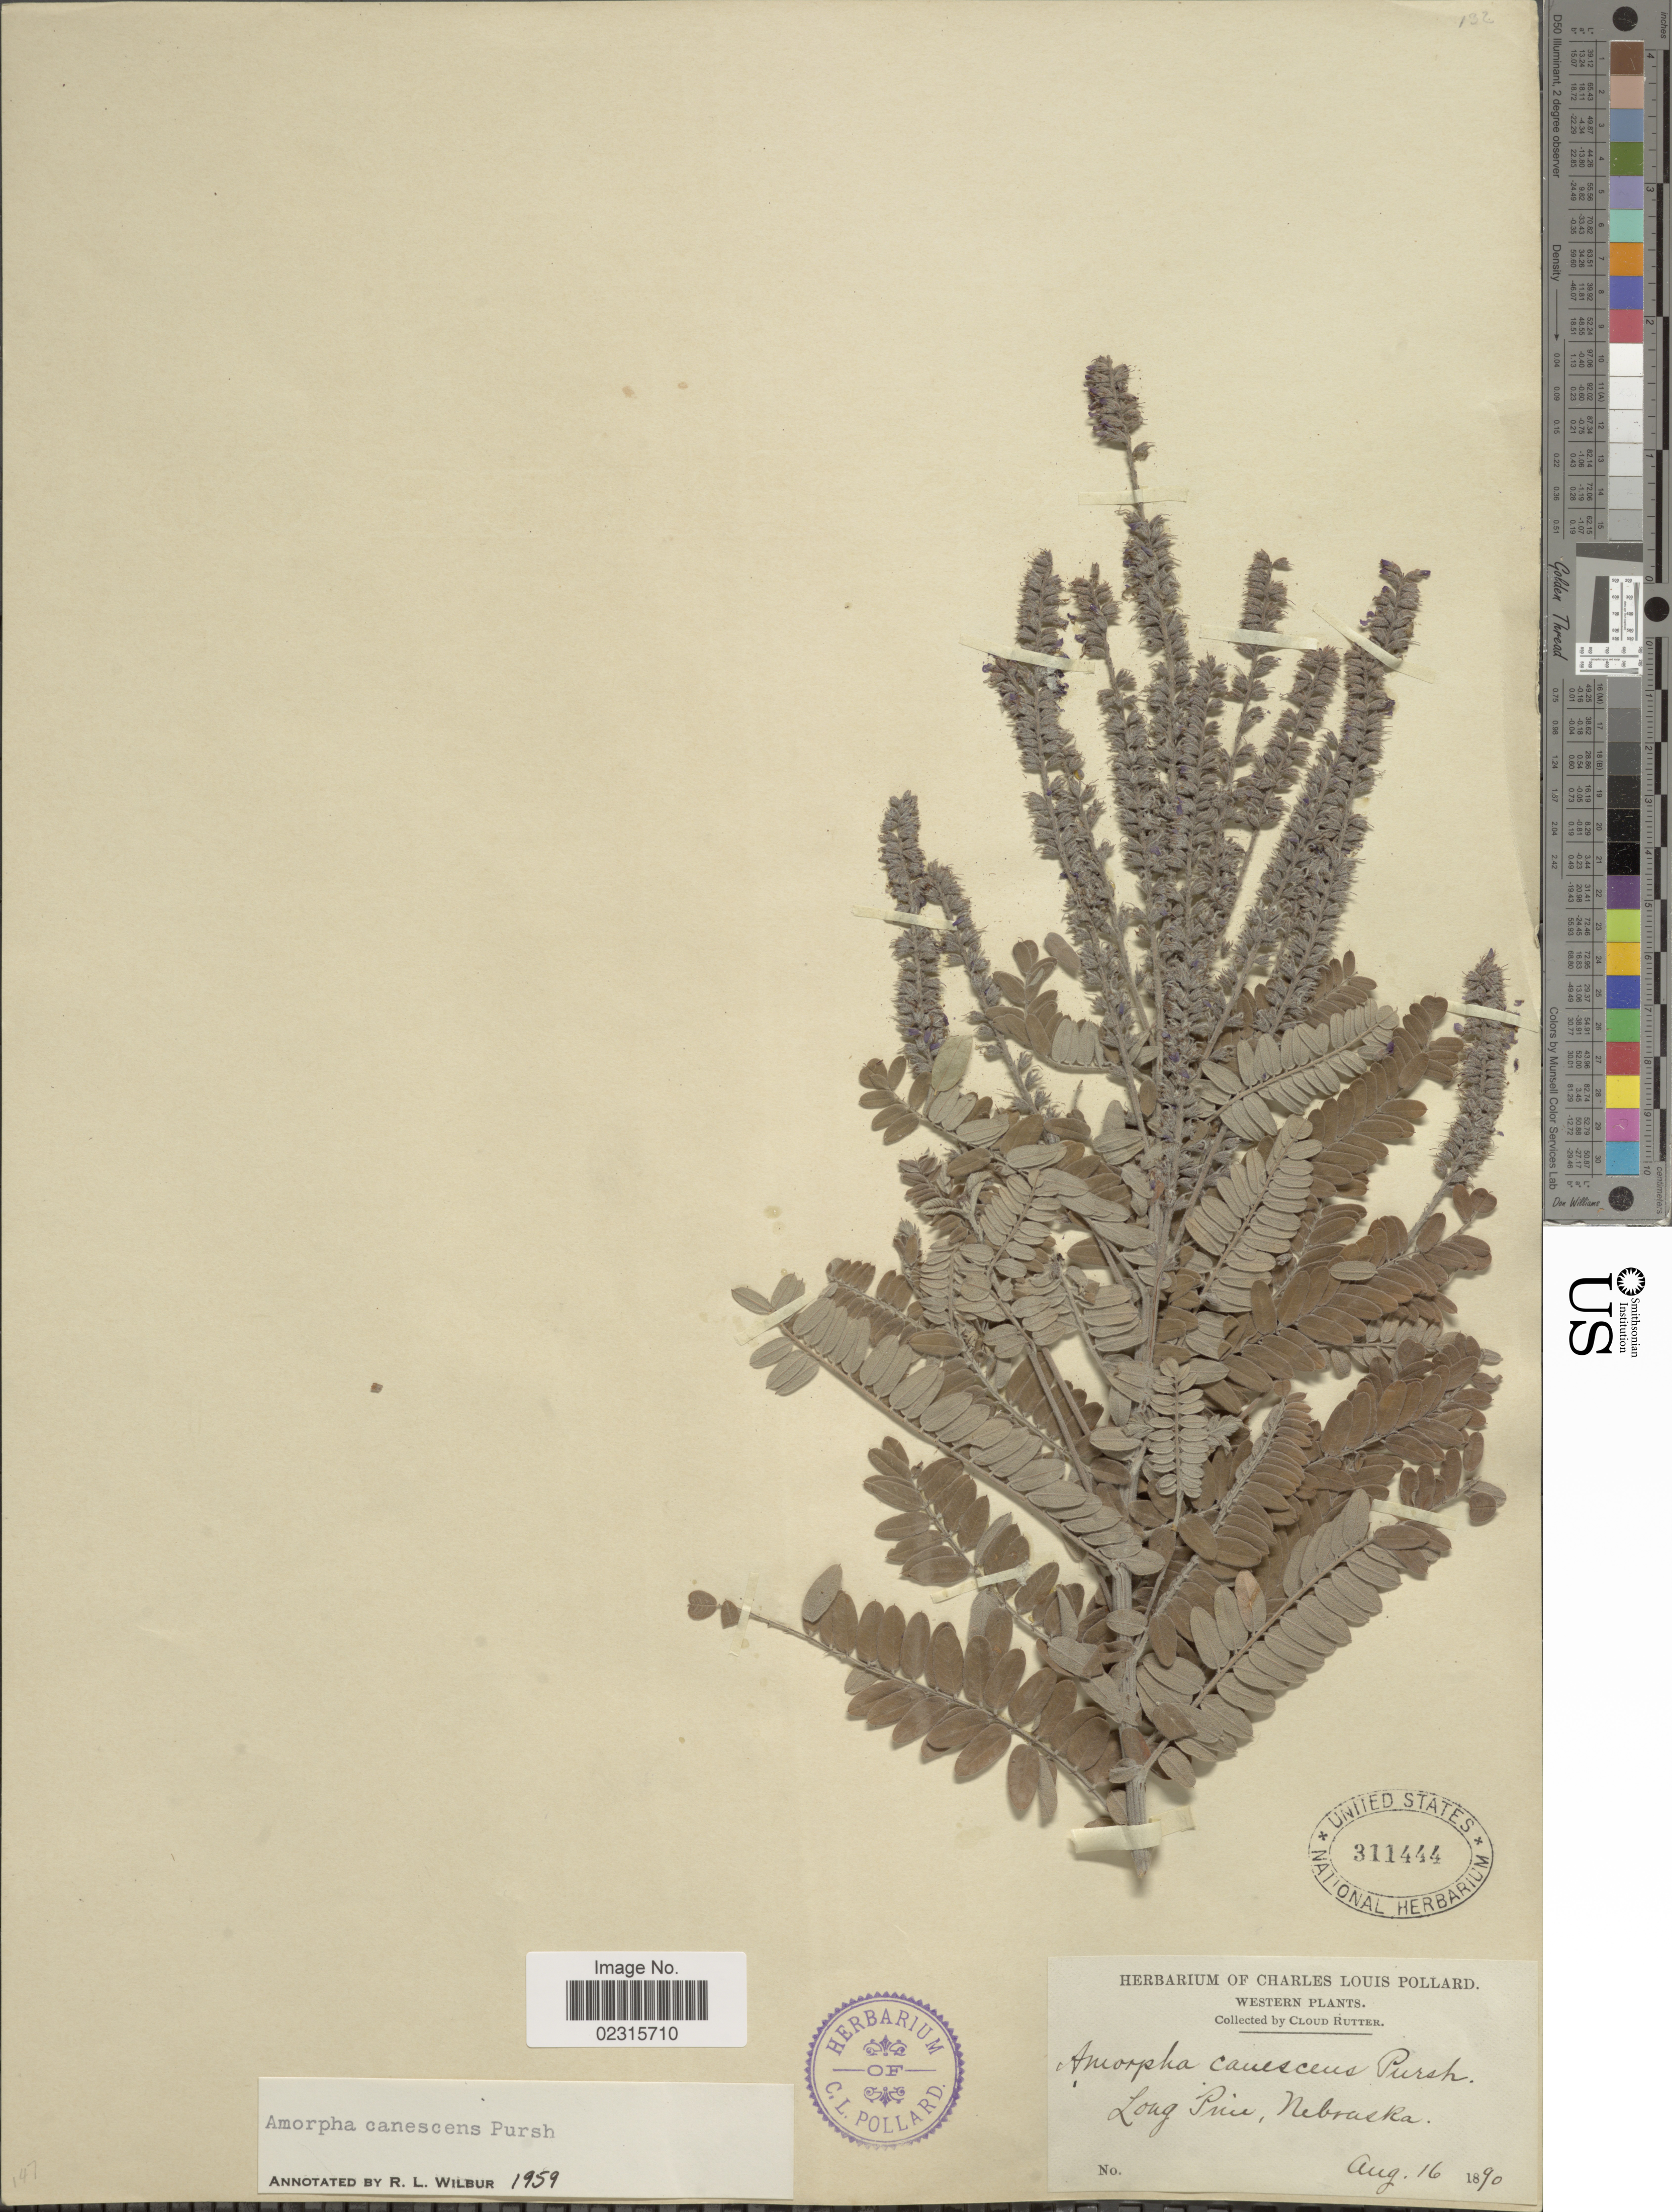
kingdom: Plantae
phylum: Tracheophyta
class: Magnoliopsida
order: Fabales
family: Fabaceae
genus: Amorpha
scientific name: Amorpha canescens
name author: Pursh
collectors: C. Rutter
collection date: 1890-05-16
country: United States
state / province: Nebraska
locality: Long River, Nebraska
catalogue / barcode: US 311444